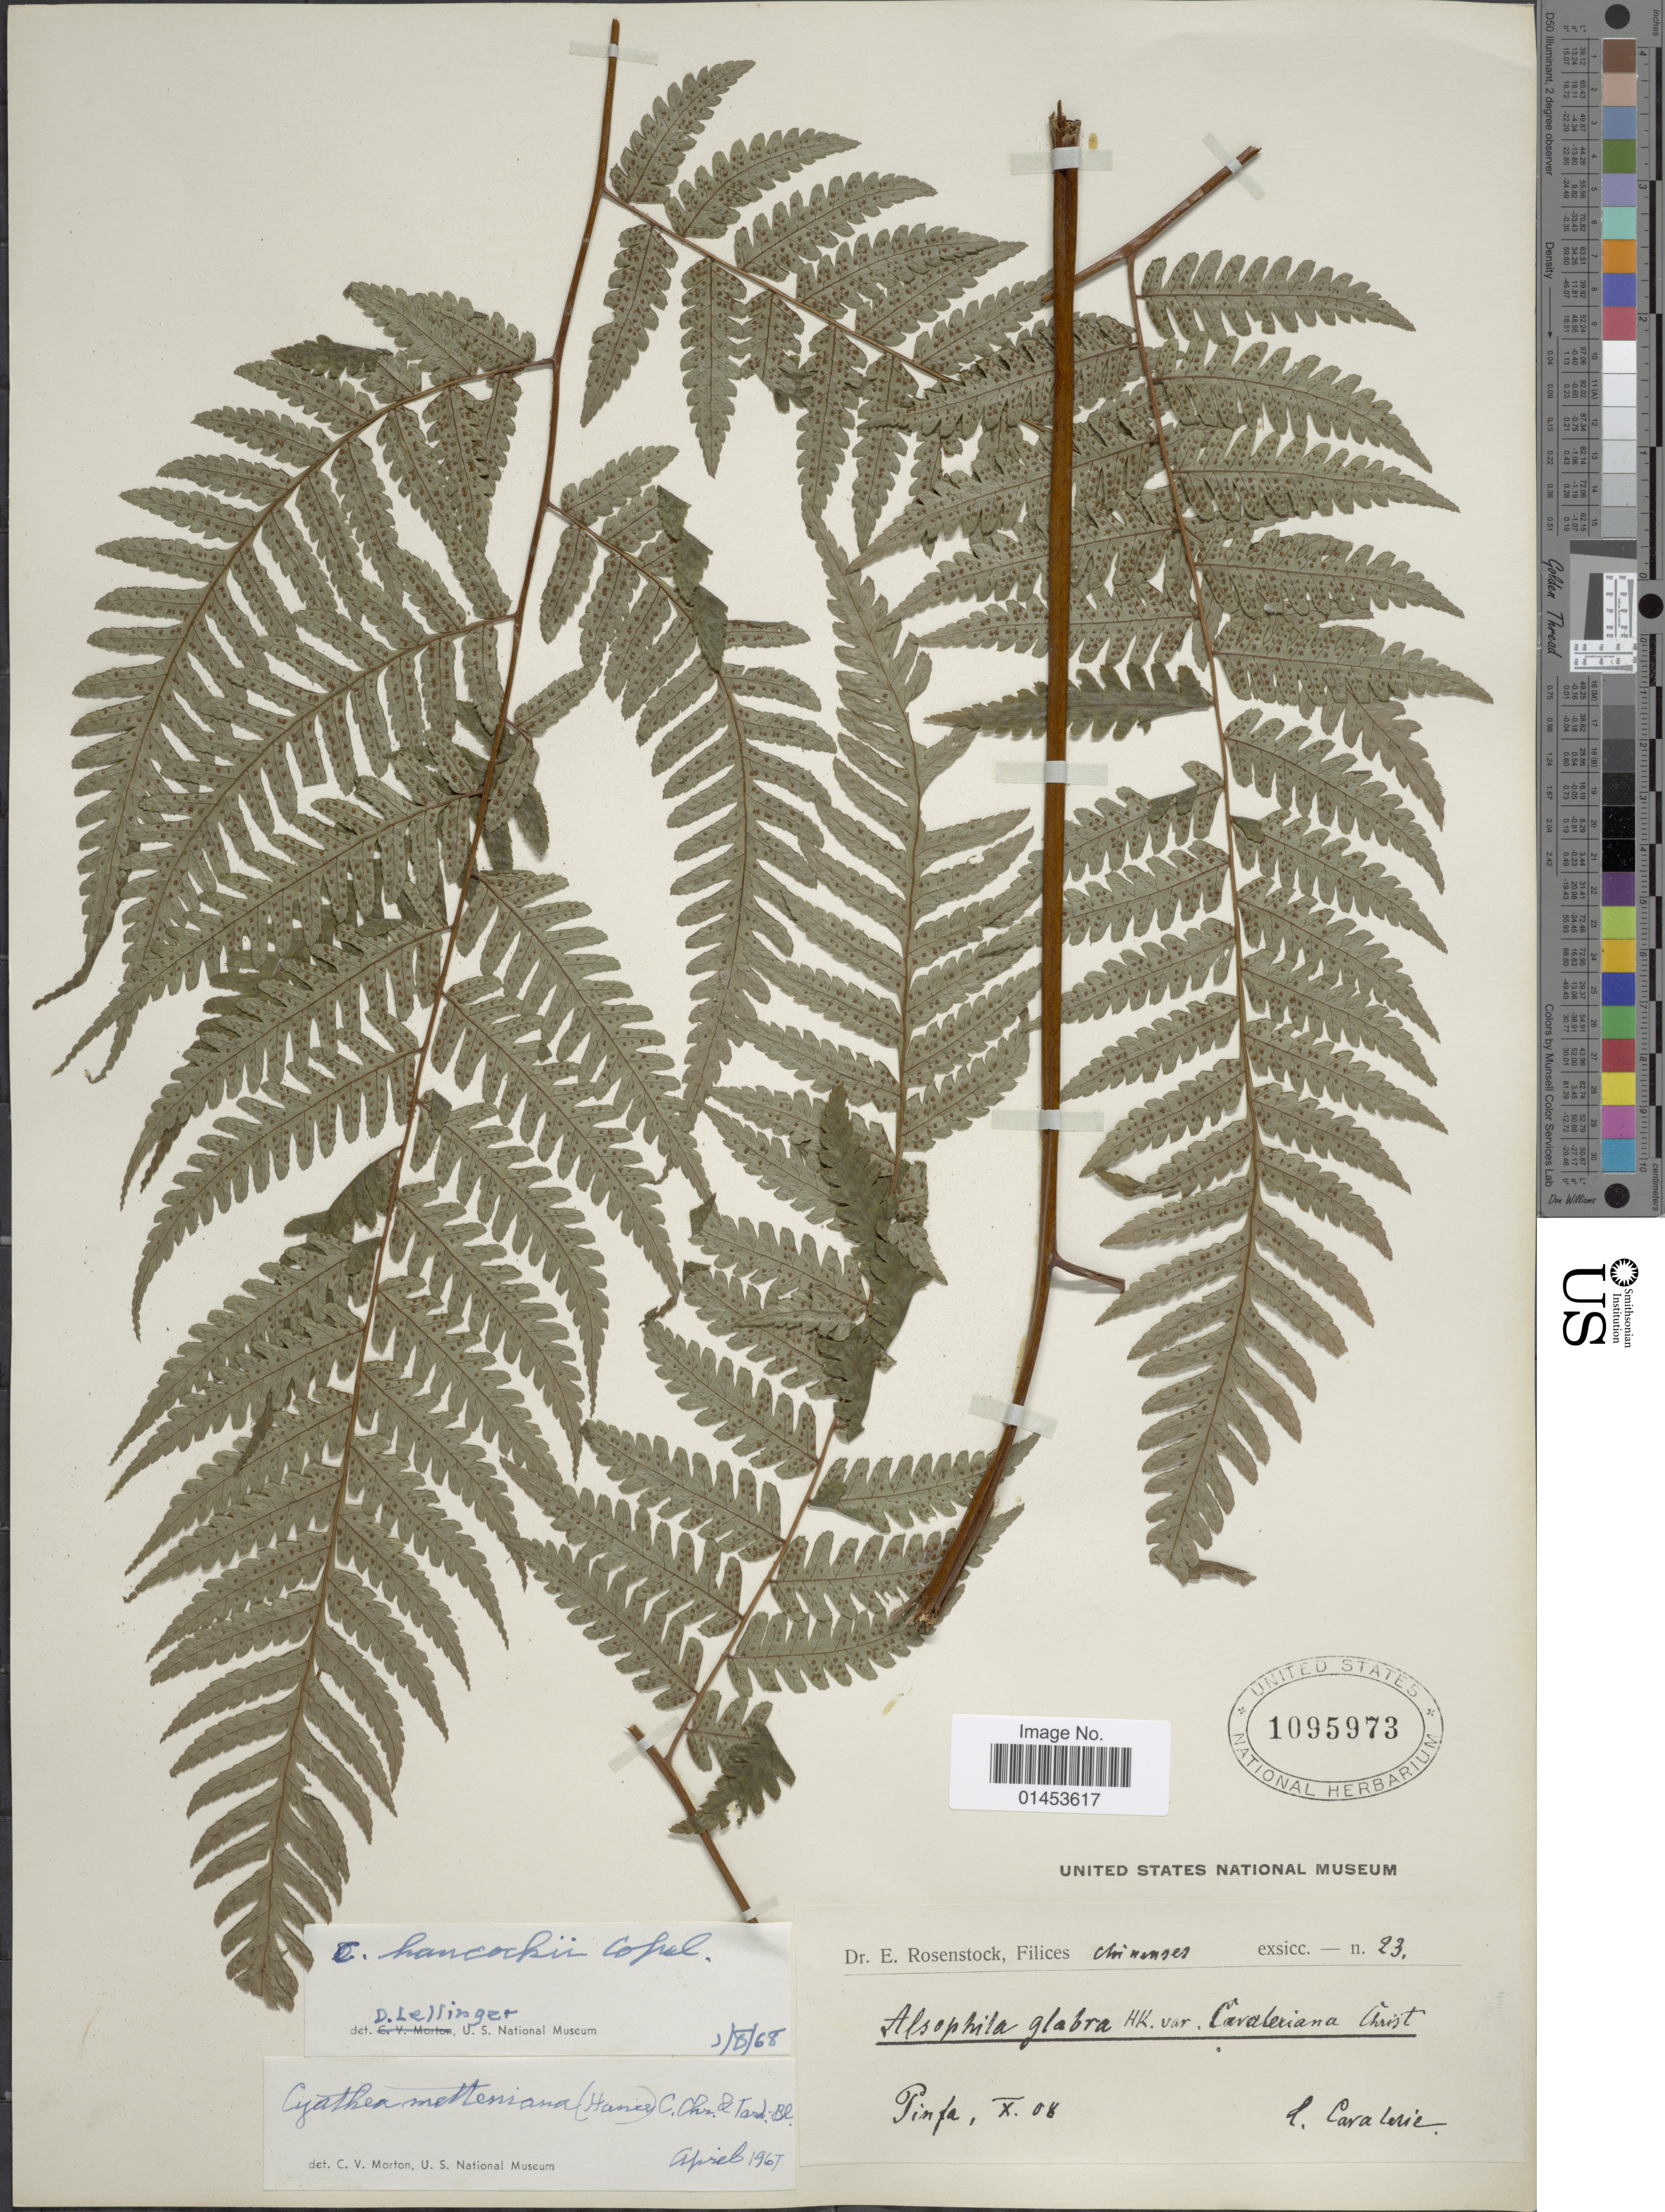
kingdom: Plantae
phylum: Tracheophyta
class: Polypodiopsida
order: Cyatheales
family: Cyatheaceae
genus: Cyathea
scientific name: Cyathea hancockii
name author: Copel.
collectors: -. Cavalerie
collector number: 23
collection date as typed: Transcribed d/m/y: /10/8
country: China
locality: Pinfa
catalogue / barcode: US 1095973